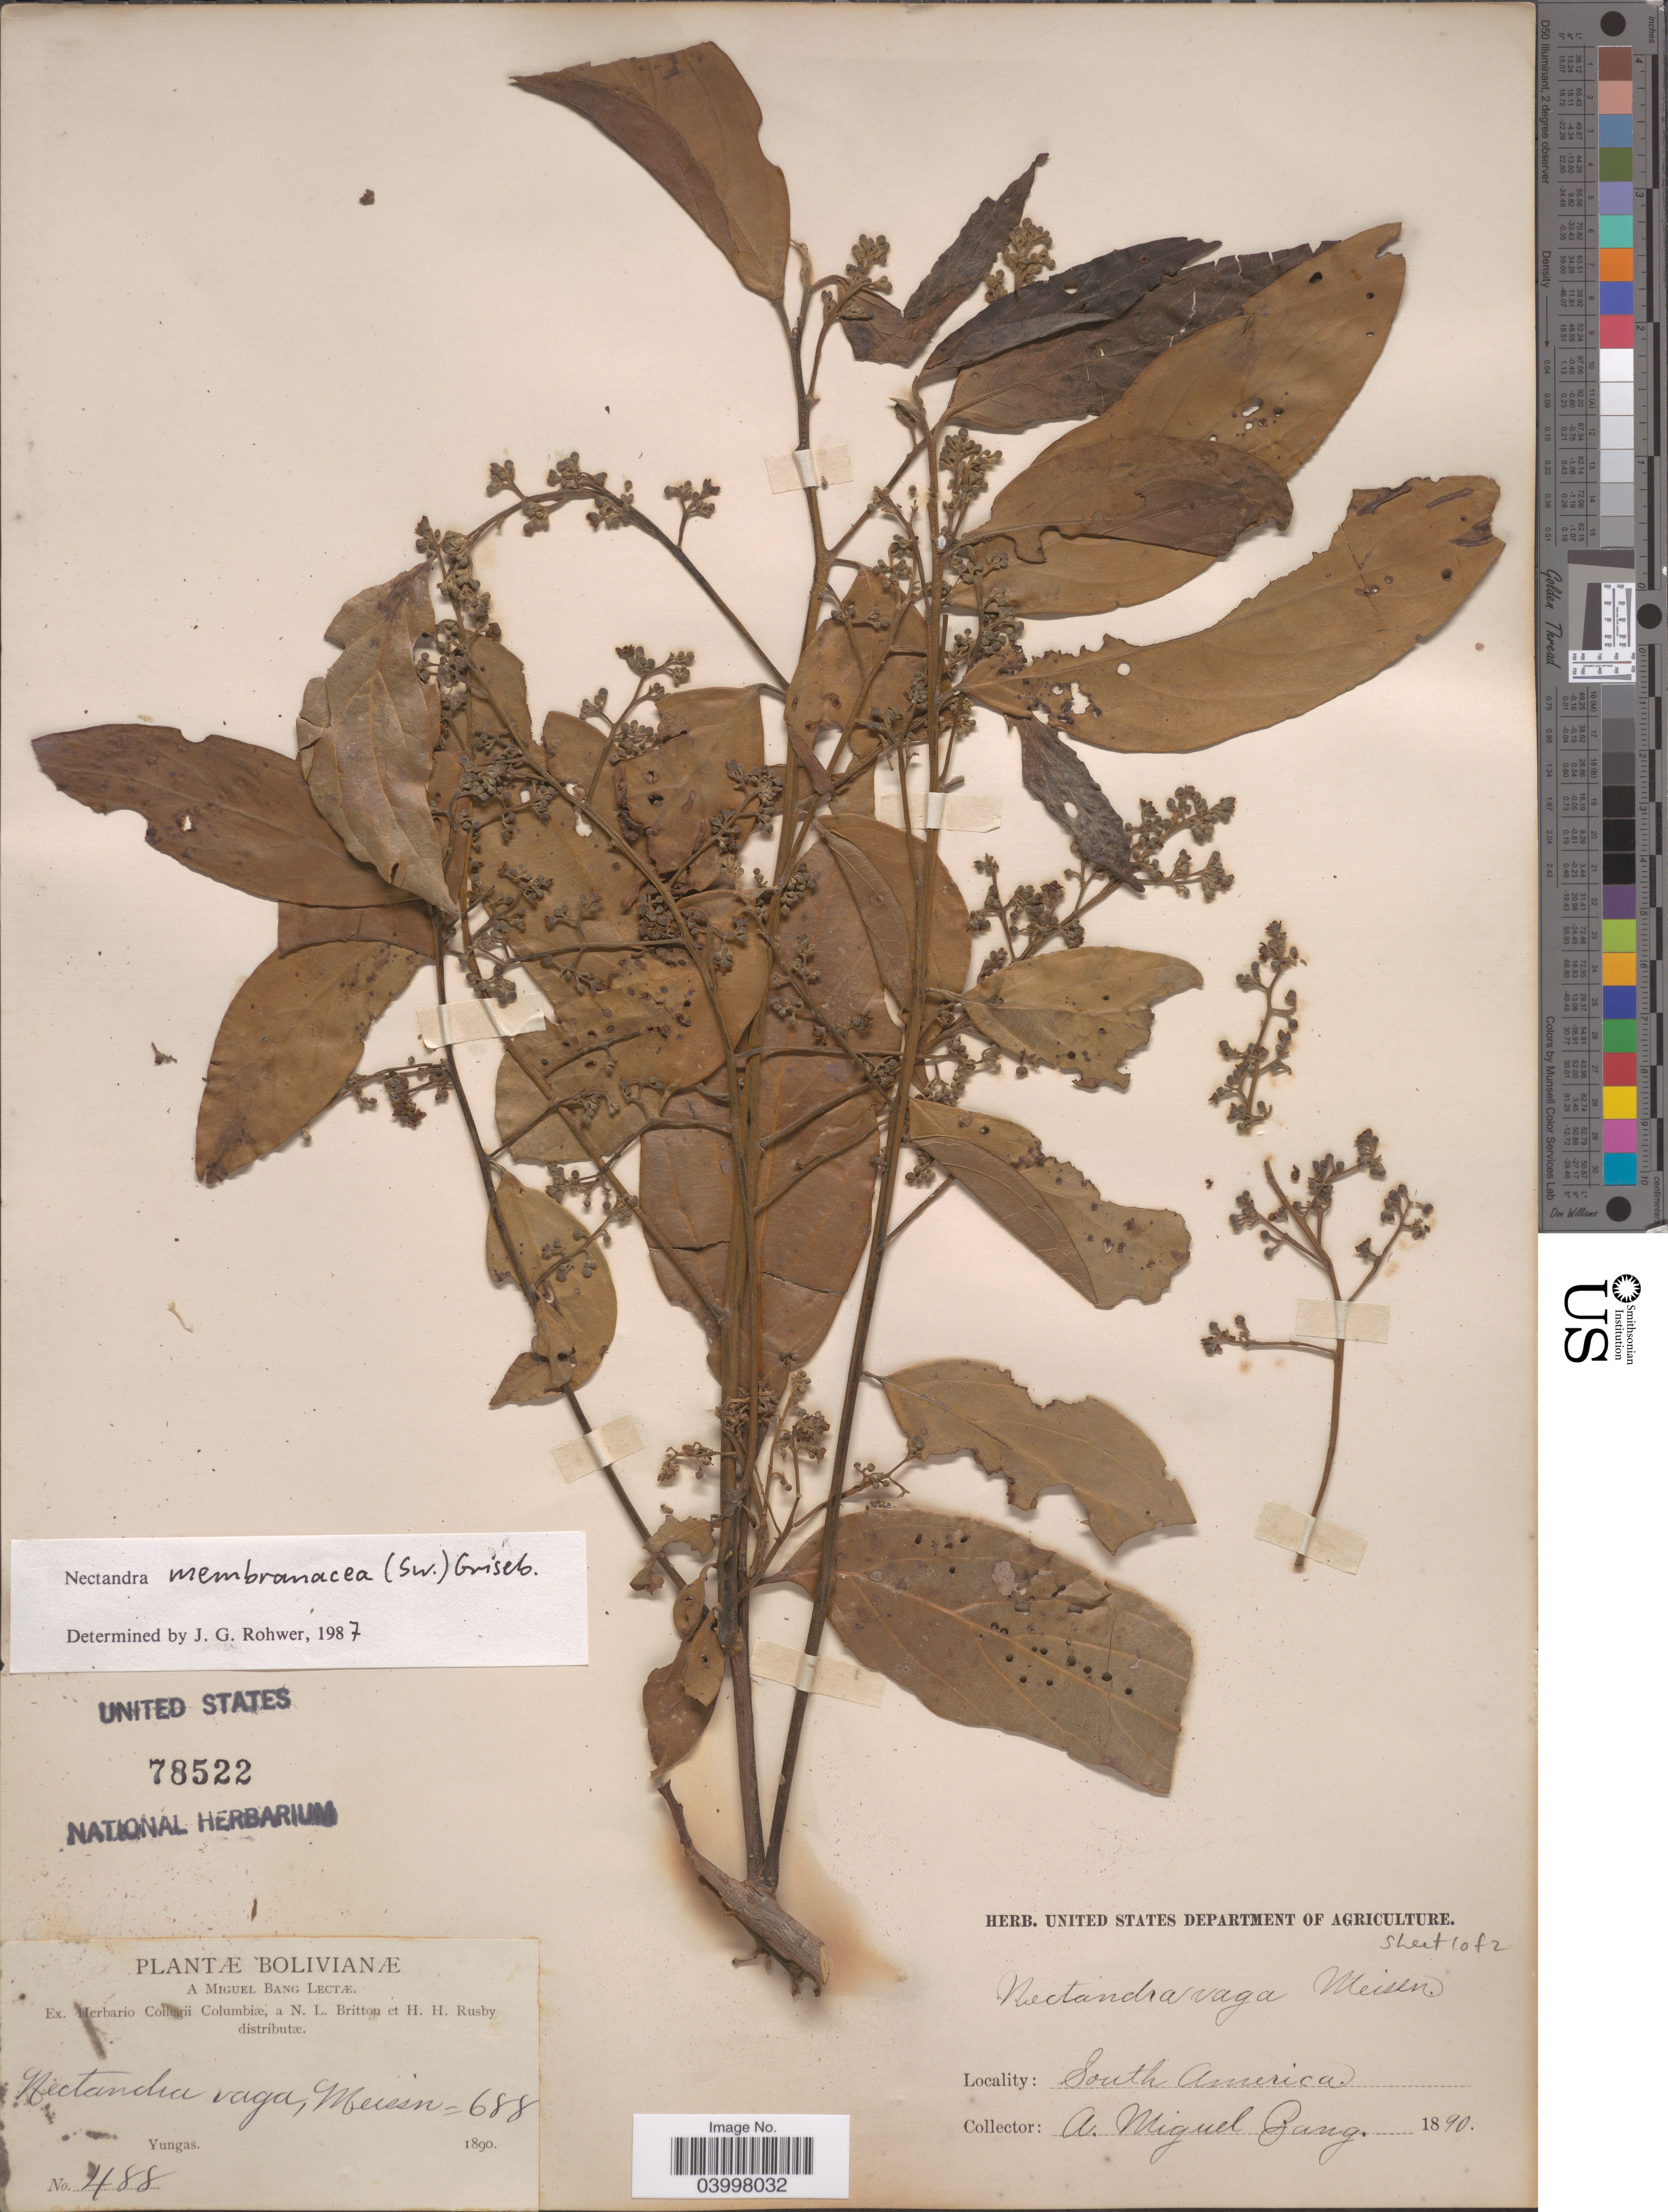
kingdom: Plantae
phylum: Tracheophyta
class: Magnoliopsida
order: Laurales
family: Lauraceae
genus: Nectandra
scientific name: Nectandra membranacea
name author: (Sw.) Griseb.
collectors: M. Bang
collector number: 488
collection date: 1890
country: Bolivia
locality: South America. Yungas.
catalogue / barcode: US 78522